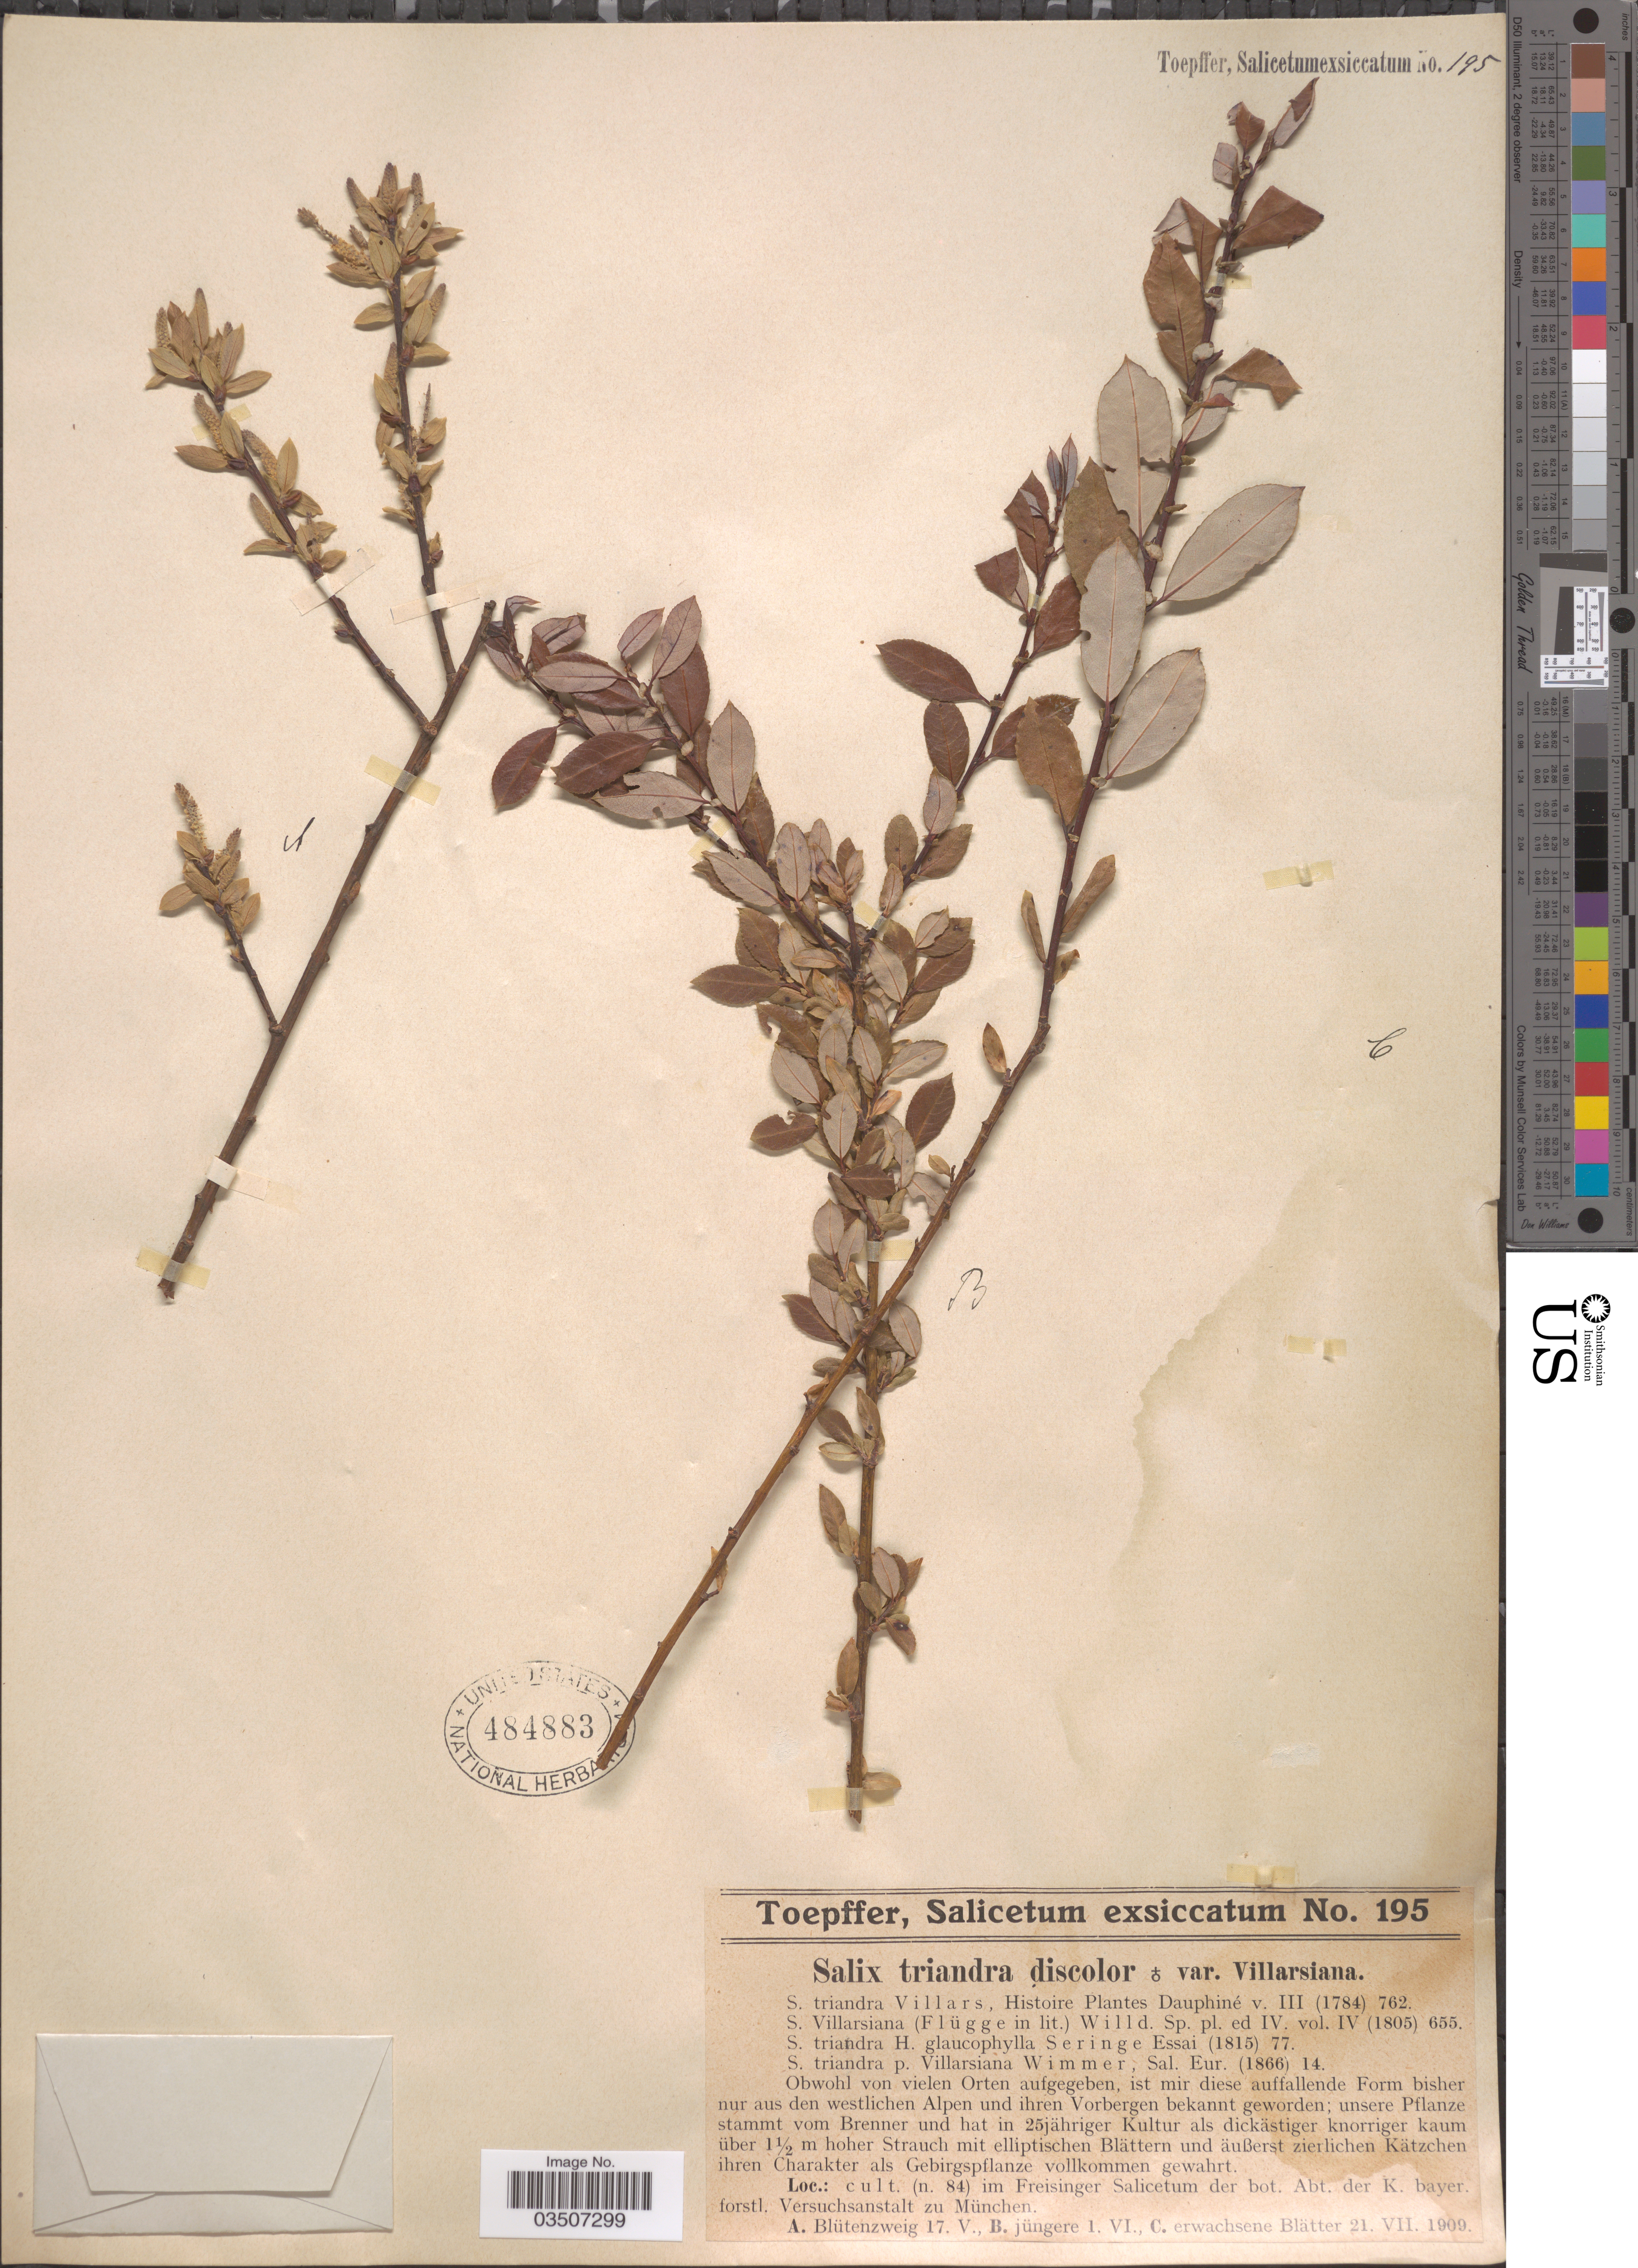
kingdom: Plantae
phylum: Tracheophyta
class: Magnoliopsida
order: Malpighiales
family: Salicaceae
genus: Salix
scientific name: Salix triandra var. discolor var. villarsiana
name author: (Flüggé ex Willd.) Wimm.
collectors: A. Toepffer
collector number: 195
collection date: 1909-05-17/1909-07-21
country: Germany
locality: Im Freisinger Salicetum der bot. Abt. der K. bayer. forstl. Versuchsanstalt zu München.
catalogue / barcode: US 484883